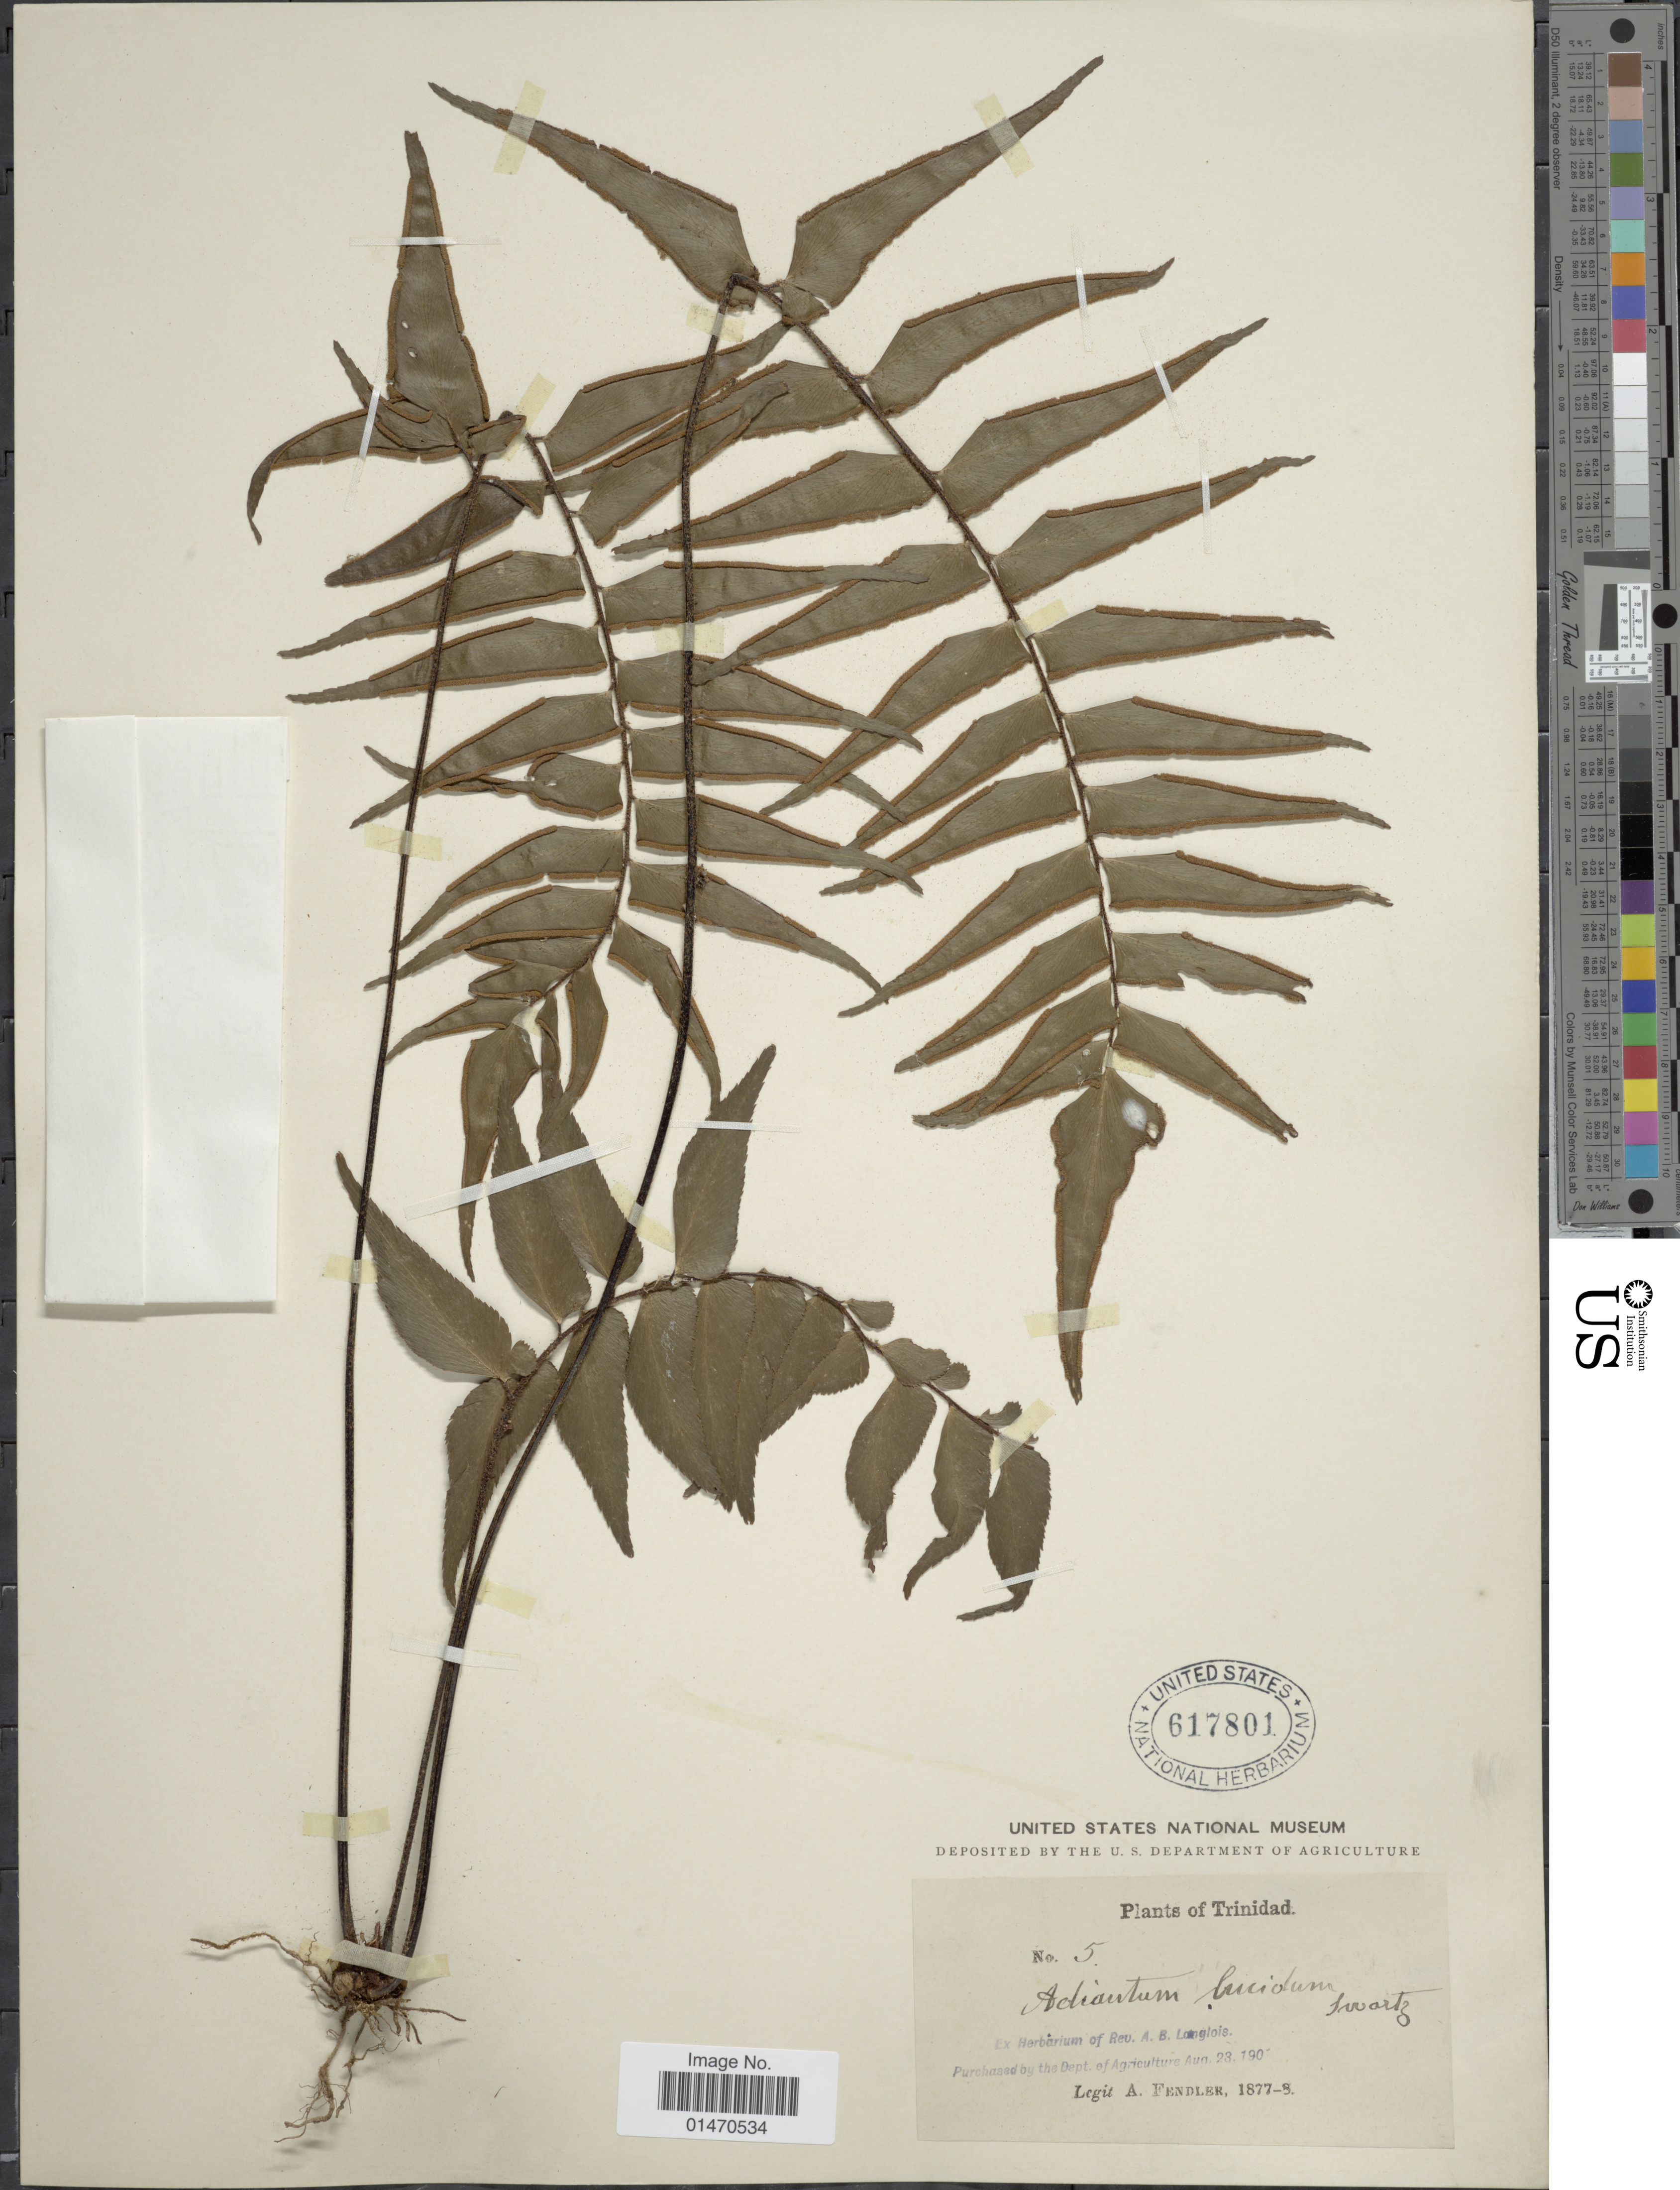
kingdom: Plantae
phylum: Tracheophyta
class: Polypodiopsida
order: Polypodiales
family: Pteridaceae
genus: Adiantum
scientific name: Adiantum lucidum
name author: (Cav.) Sw.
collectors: A. Fendler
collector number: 5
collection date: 1877/1878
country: Trinidad and Tobago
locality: Trinidad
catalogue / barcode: US 617801